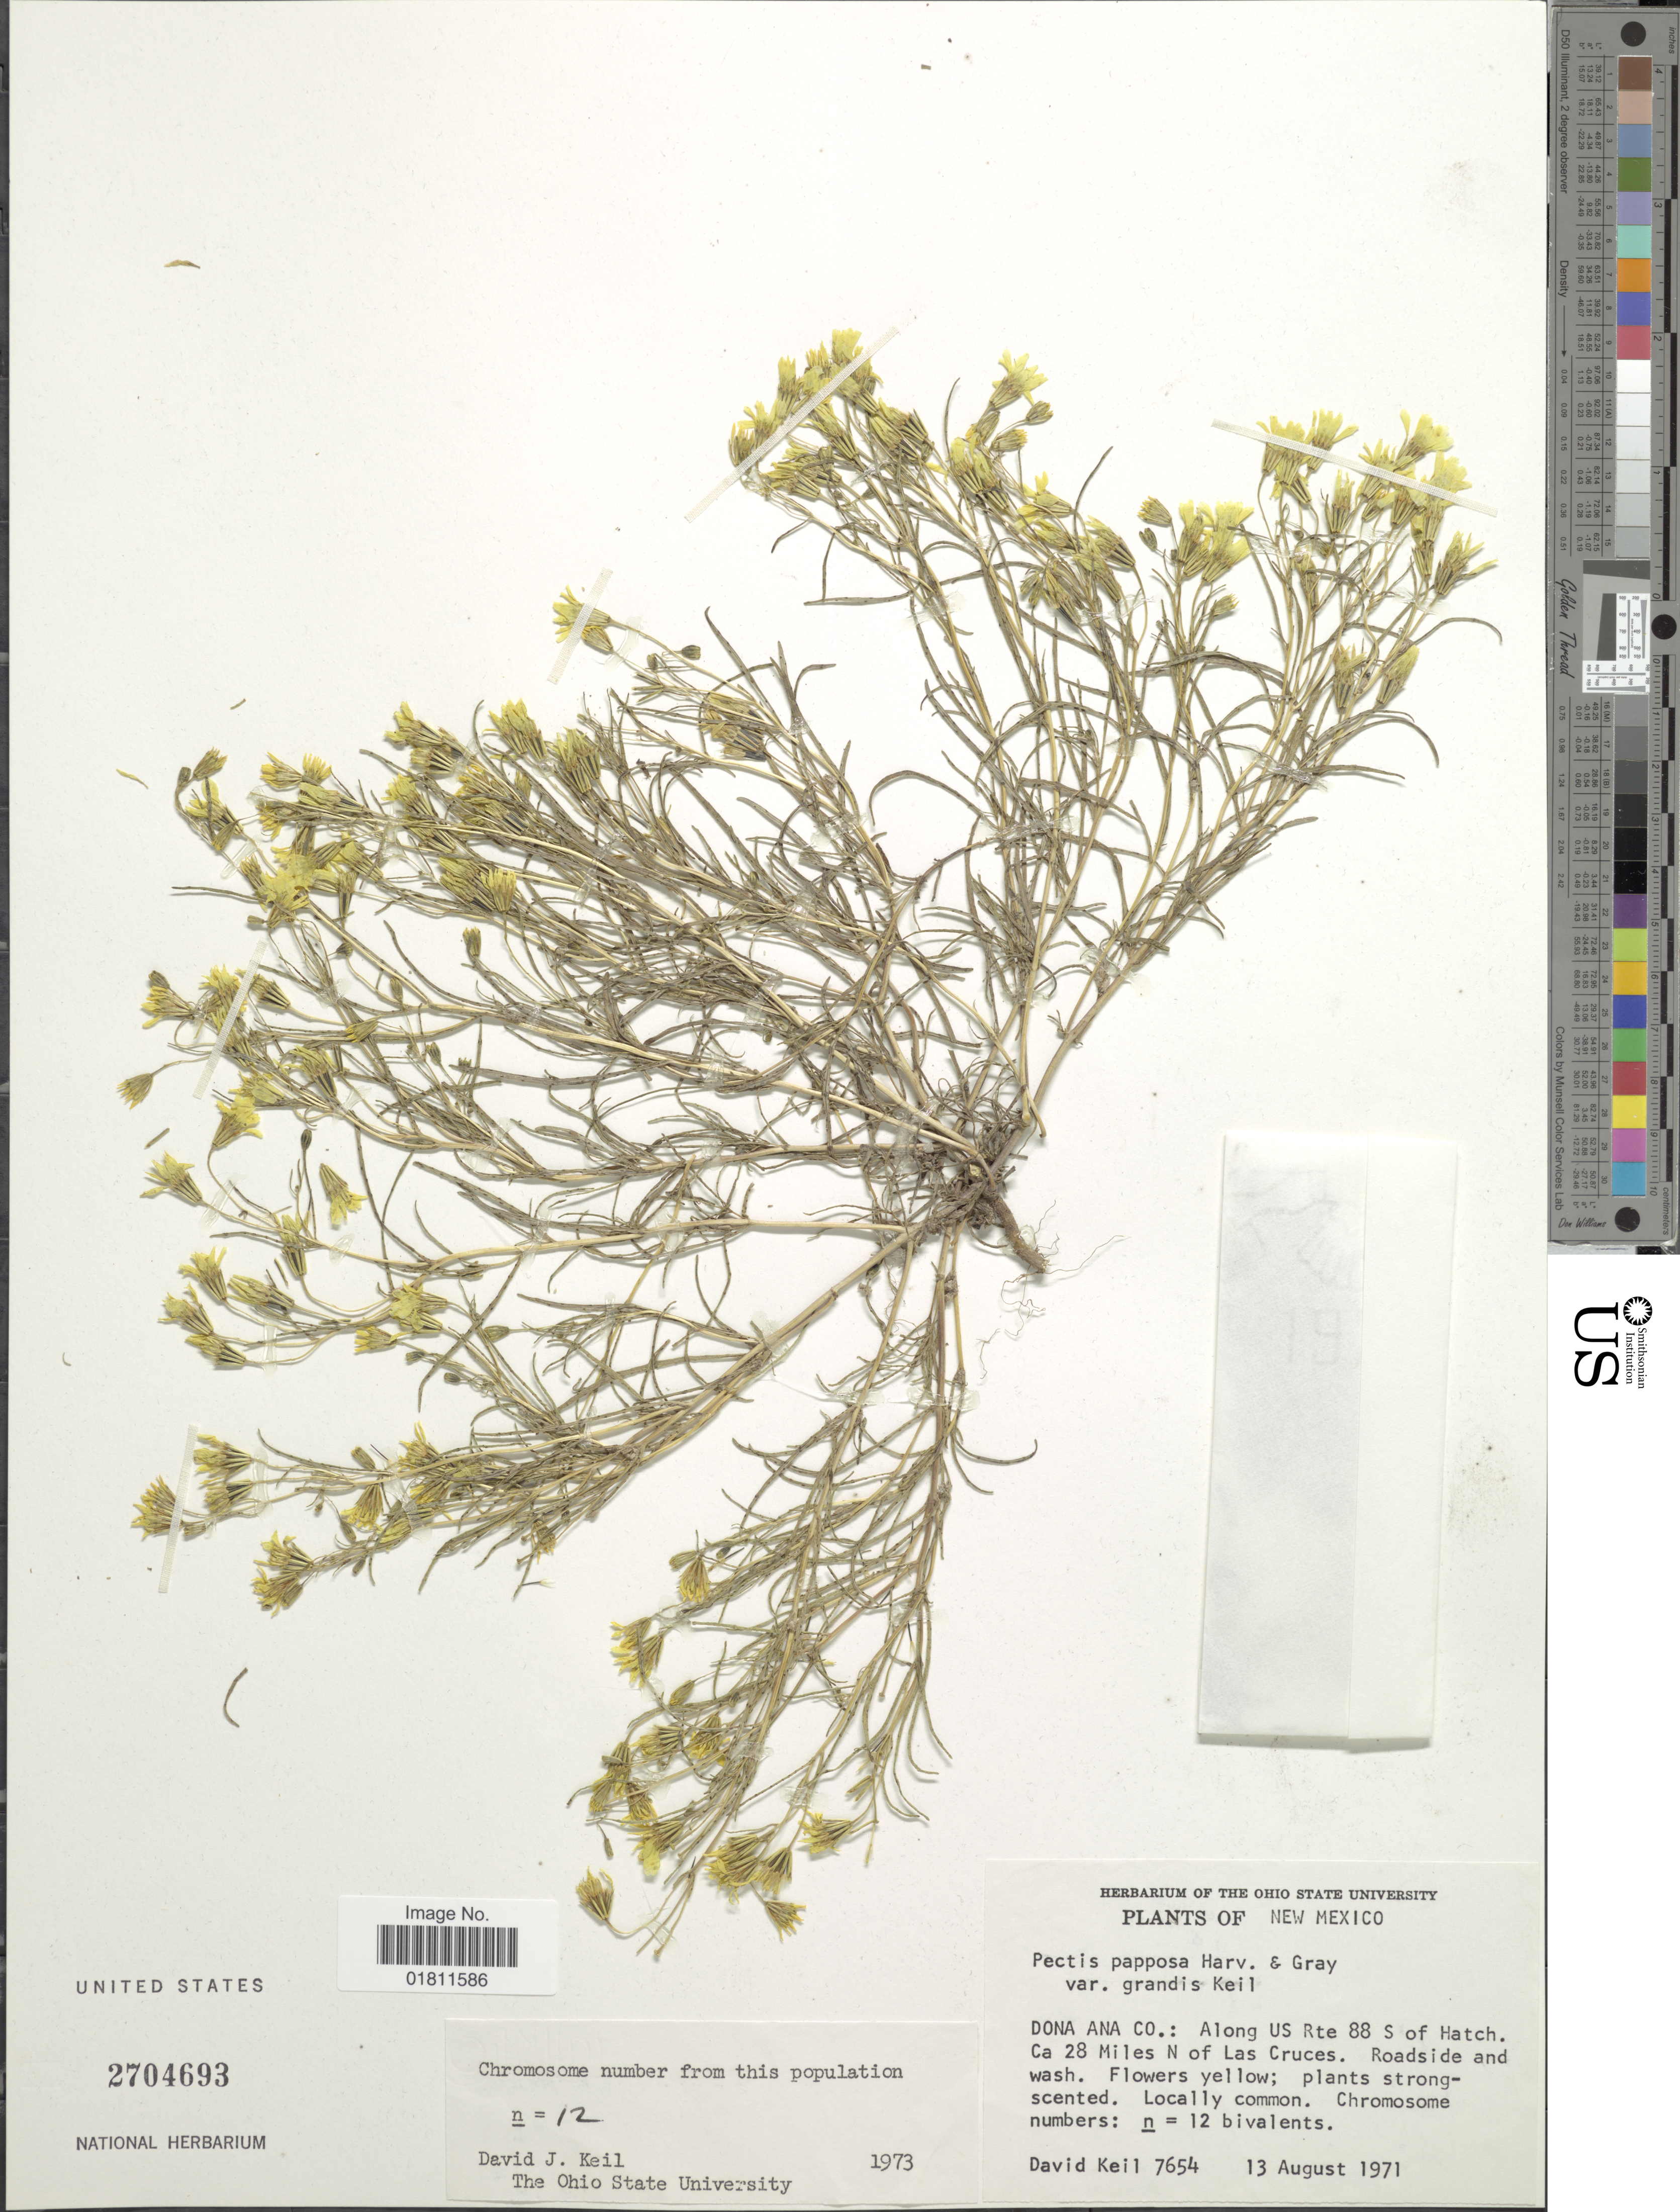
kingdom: Plantae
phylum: Tracheophyta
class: Magnoliopsida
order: Asterales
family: Asteraceae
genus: Pectis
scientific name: Pectis papposa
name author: Harv. & A. Gray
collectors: D. J. Keil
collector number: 7654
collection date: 1971-08-13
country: United States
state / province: New Mexico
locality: Dona Ana Co.: Along US Rte 88 S of hatch Ca 28 miles N of Las Cruces.Roadside and watch.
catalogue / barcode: US 2704693